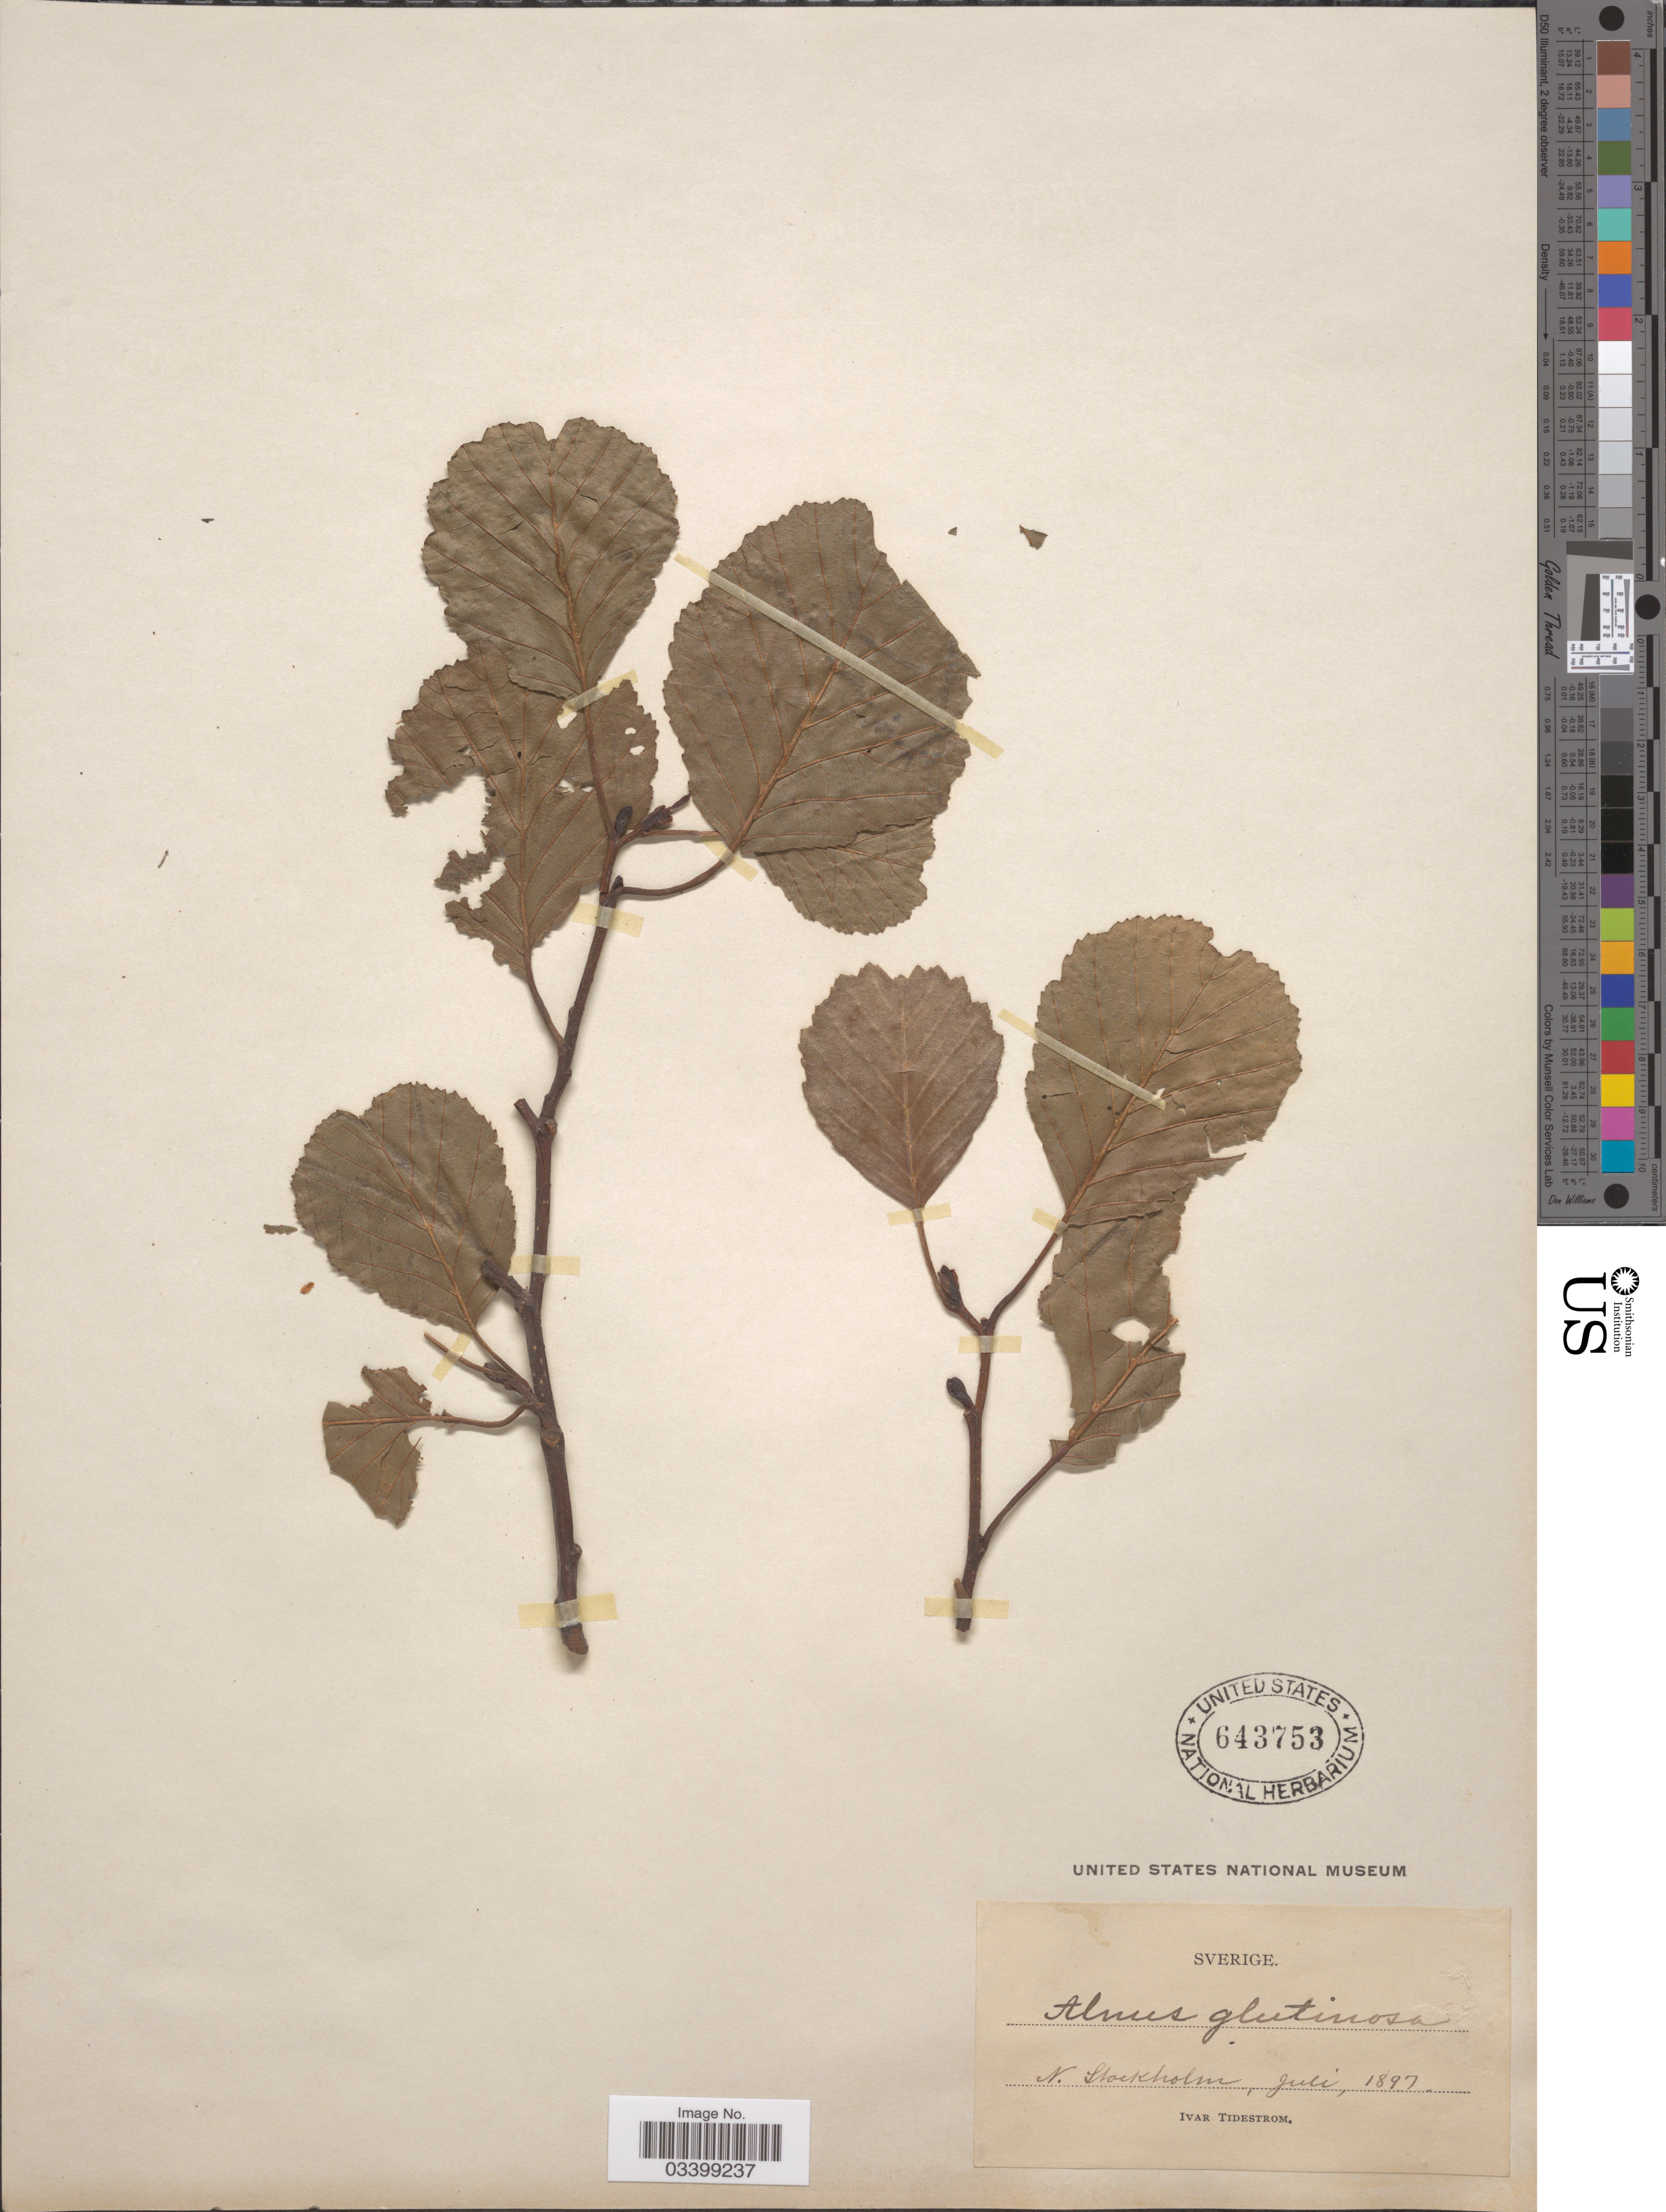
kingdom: Plantae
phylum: Tracheophyta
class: Magnoliopsida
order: Fagales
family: Betulaceae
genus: Alnus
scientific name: Alnus glutinosa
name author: (L.) Gaertn.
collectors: I. F. Tidestrom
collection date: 1897-07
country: Sweden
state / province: Stockholm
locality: Sverige. N. Stockholm.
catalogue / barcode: US 643753